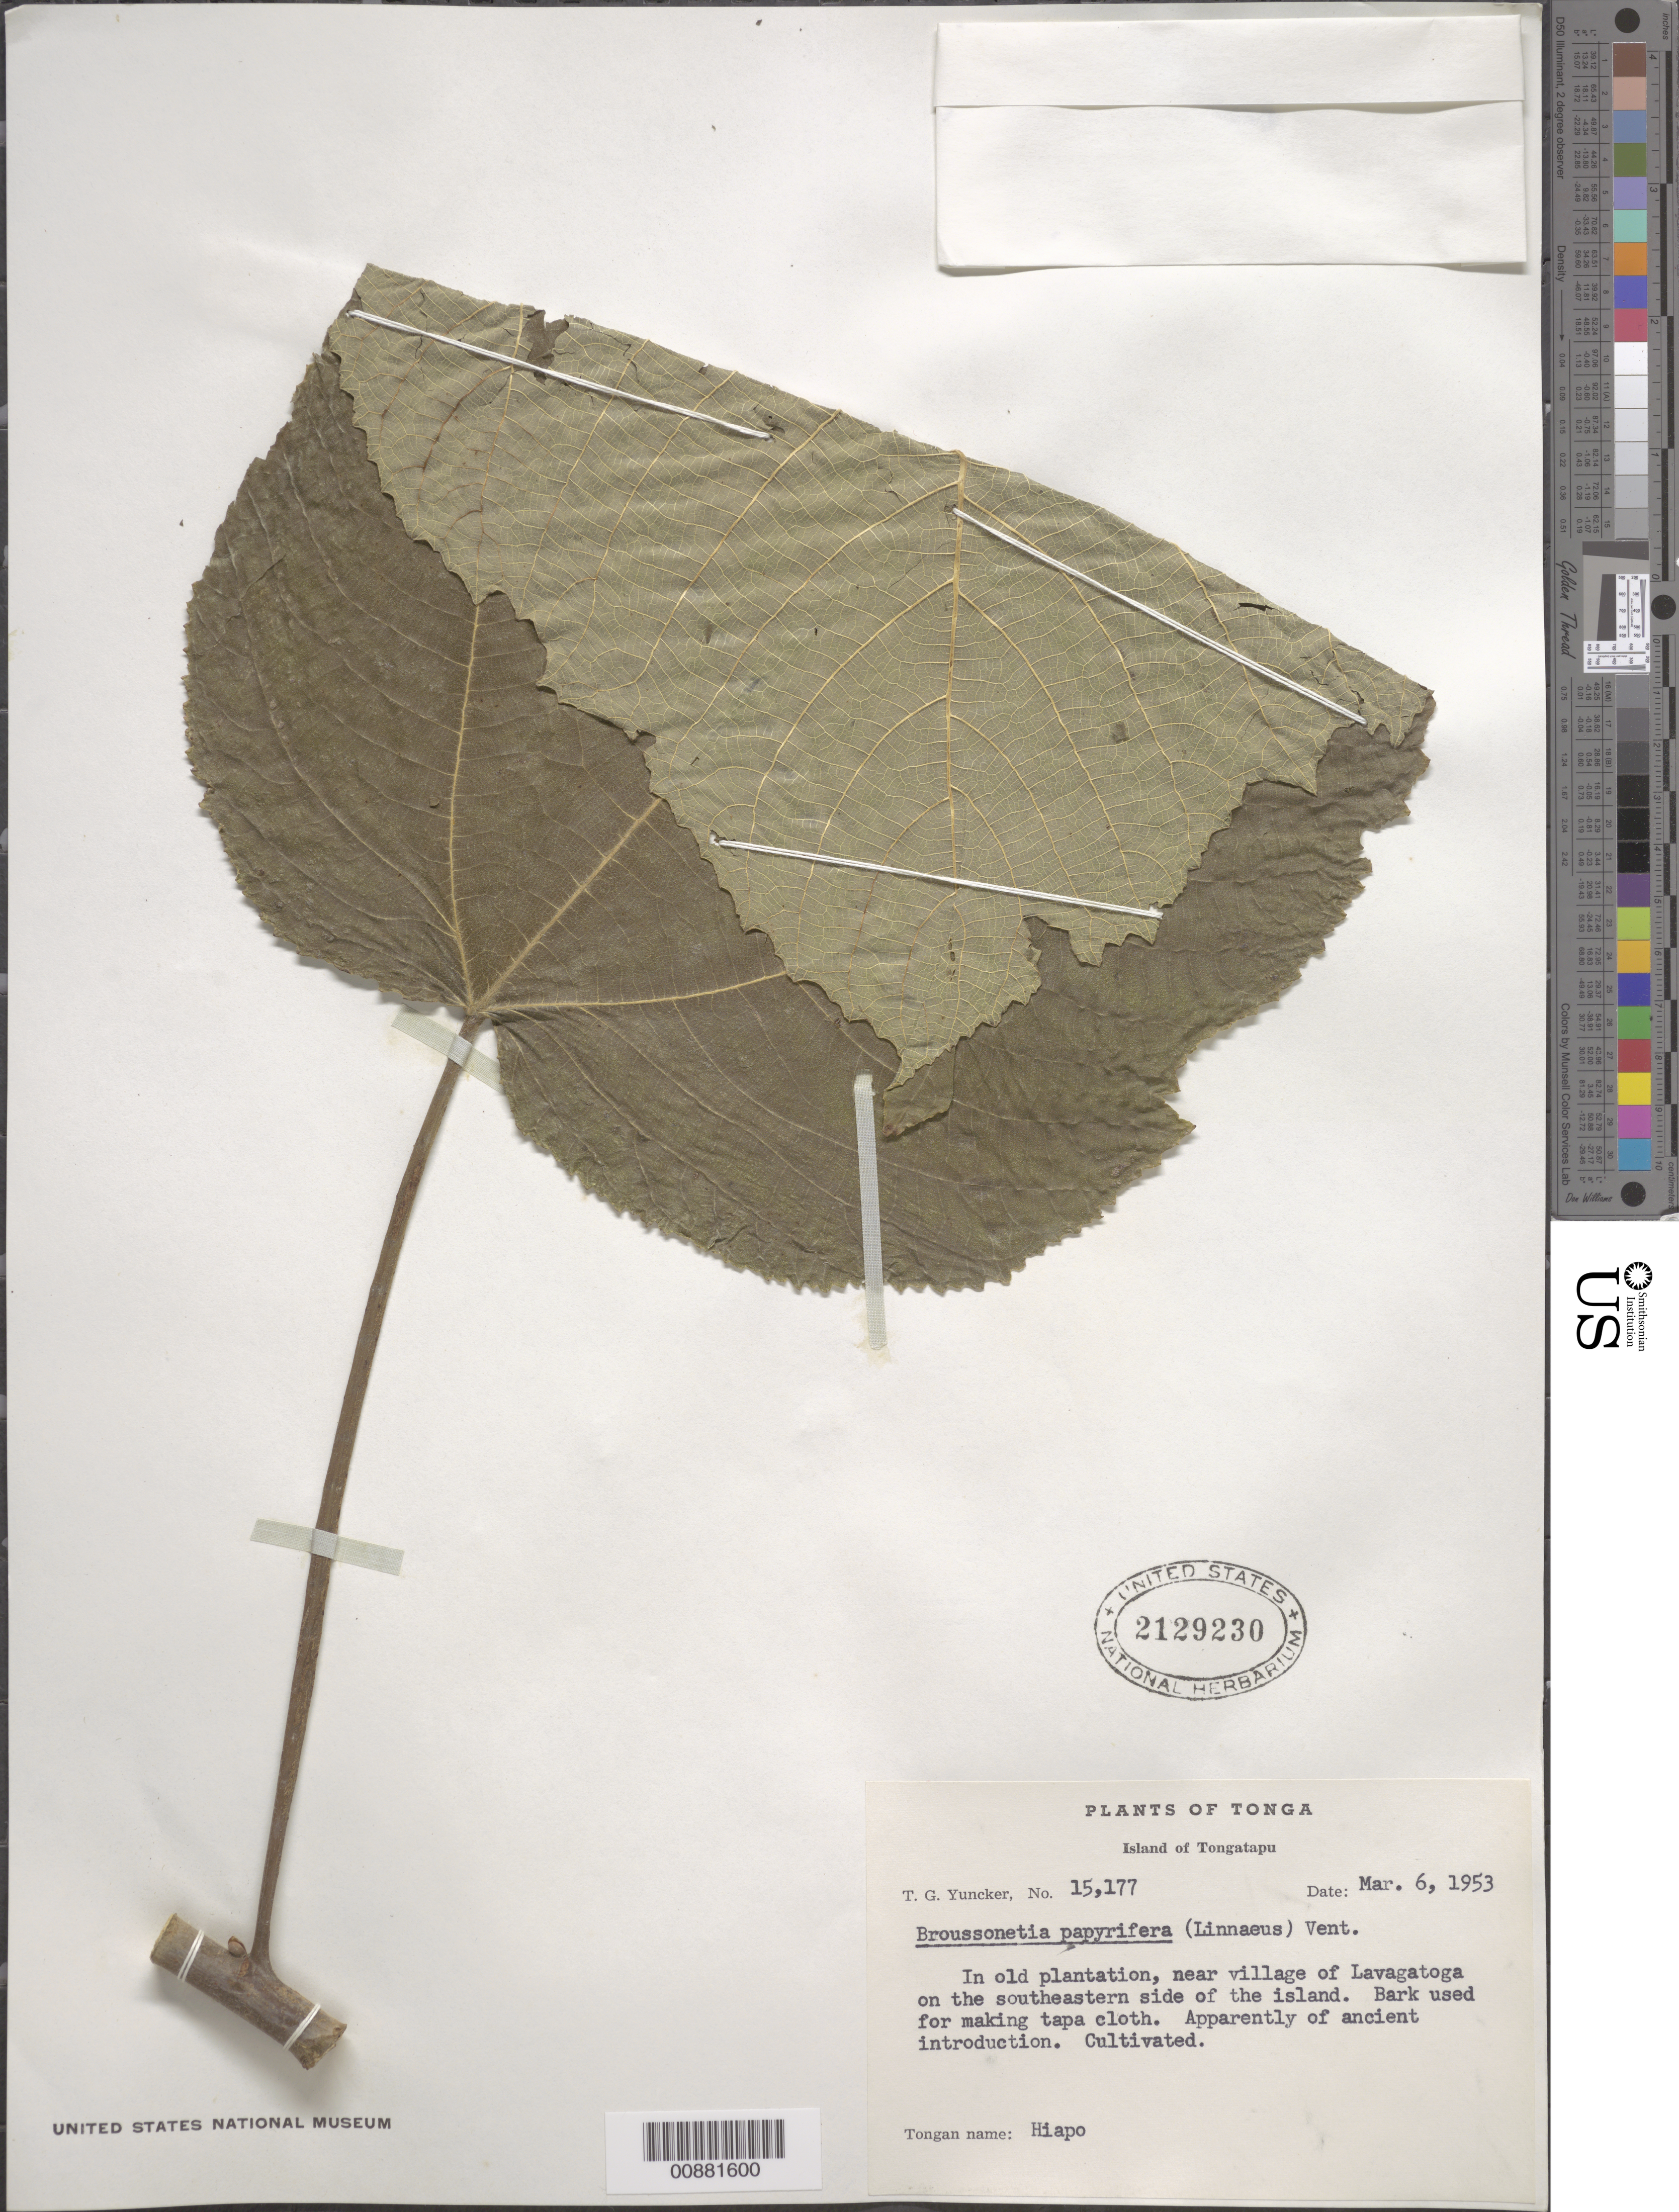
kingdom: Plantae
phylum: Tracheophyta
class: Magnoliopsida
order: Rosales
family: Moraceae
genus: Broussonetia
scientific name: Broussonetia papyrifera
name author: (L.) L'Hér. ex Vent.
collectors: T. G. Yuncker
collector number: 15177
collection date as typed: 06 Mar 1953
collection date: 1953-03-06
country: Tonga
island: Tongatapu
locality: In old plantation, near village of Lavagatoga on the southeastern side of the island.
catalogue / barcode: US 2129230